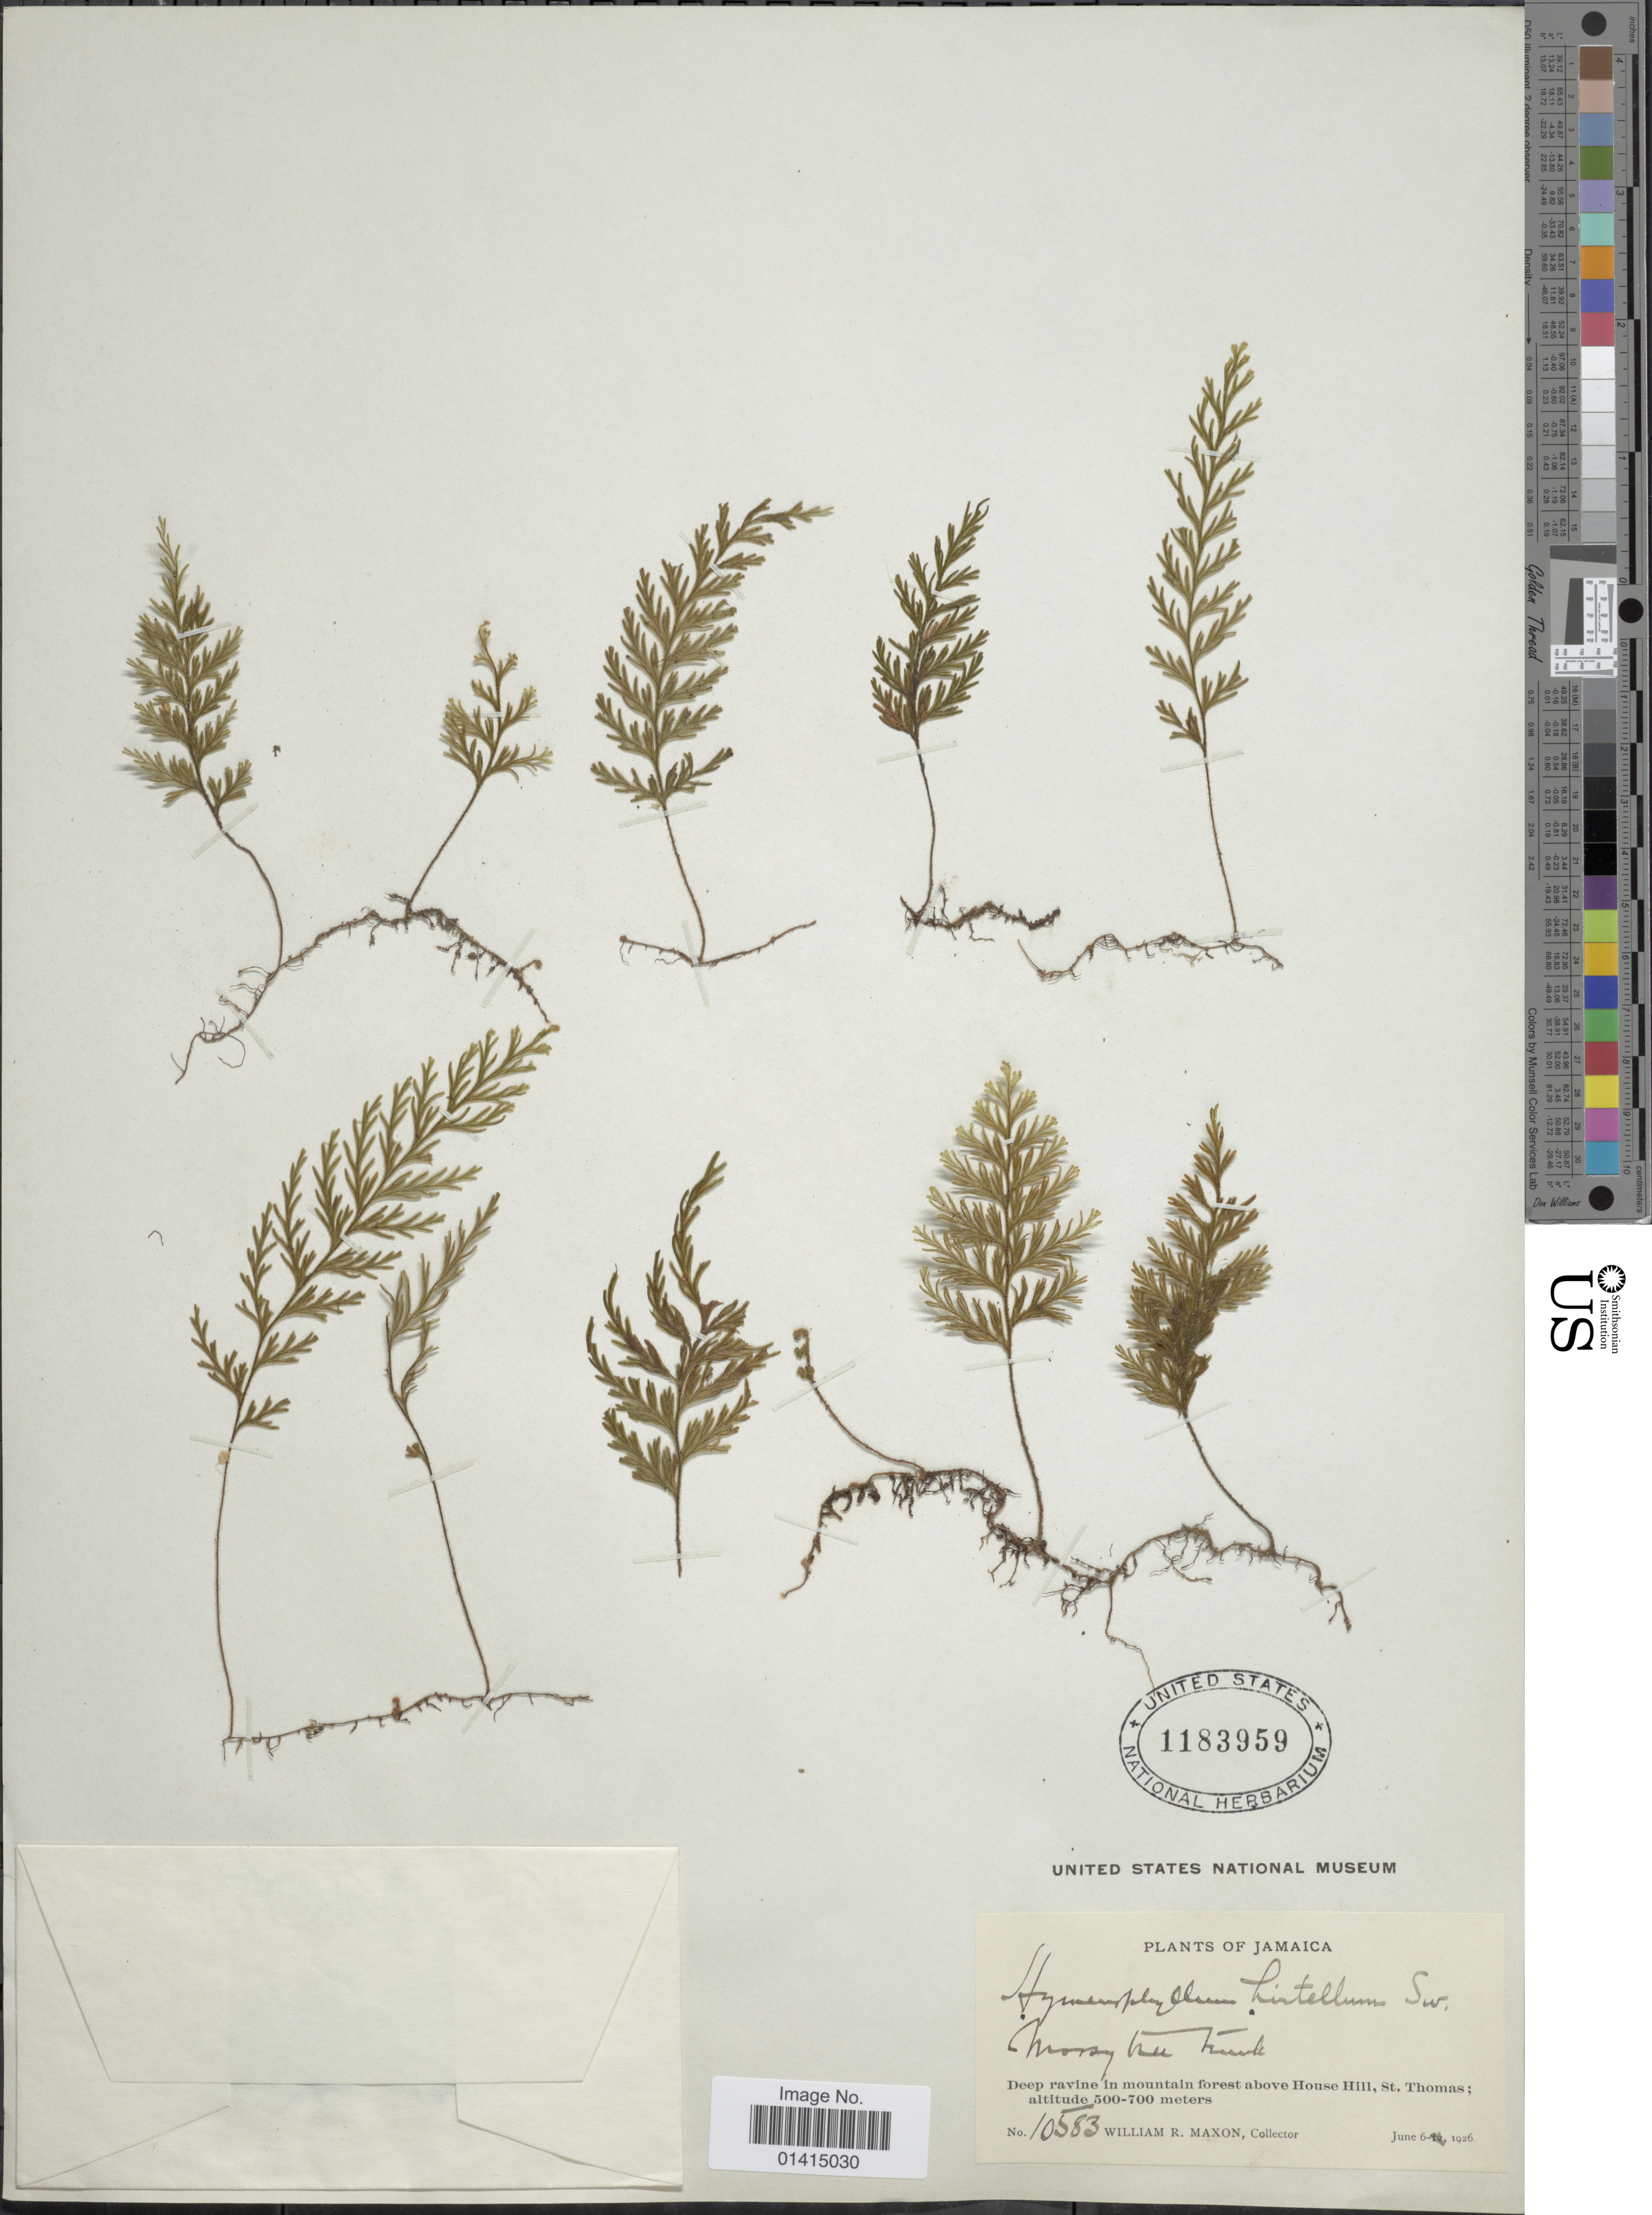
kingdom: Plantae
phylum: Tracheophyta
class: Polypodiopsida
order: Hymenophyllales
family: Hymenophyllaceae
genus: Hymenophyllum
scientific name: Hymenophyllum hirtellum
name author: Sw. in Schrad.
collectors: W. R. Maxon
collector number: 10583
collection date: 1926-06-06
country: Jamaica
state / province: Saint Thomas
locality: Deep ravine in mountains forest above House Hill, St. Thomas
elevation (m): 500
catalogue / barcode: US 1183959